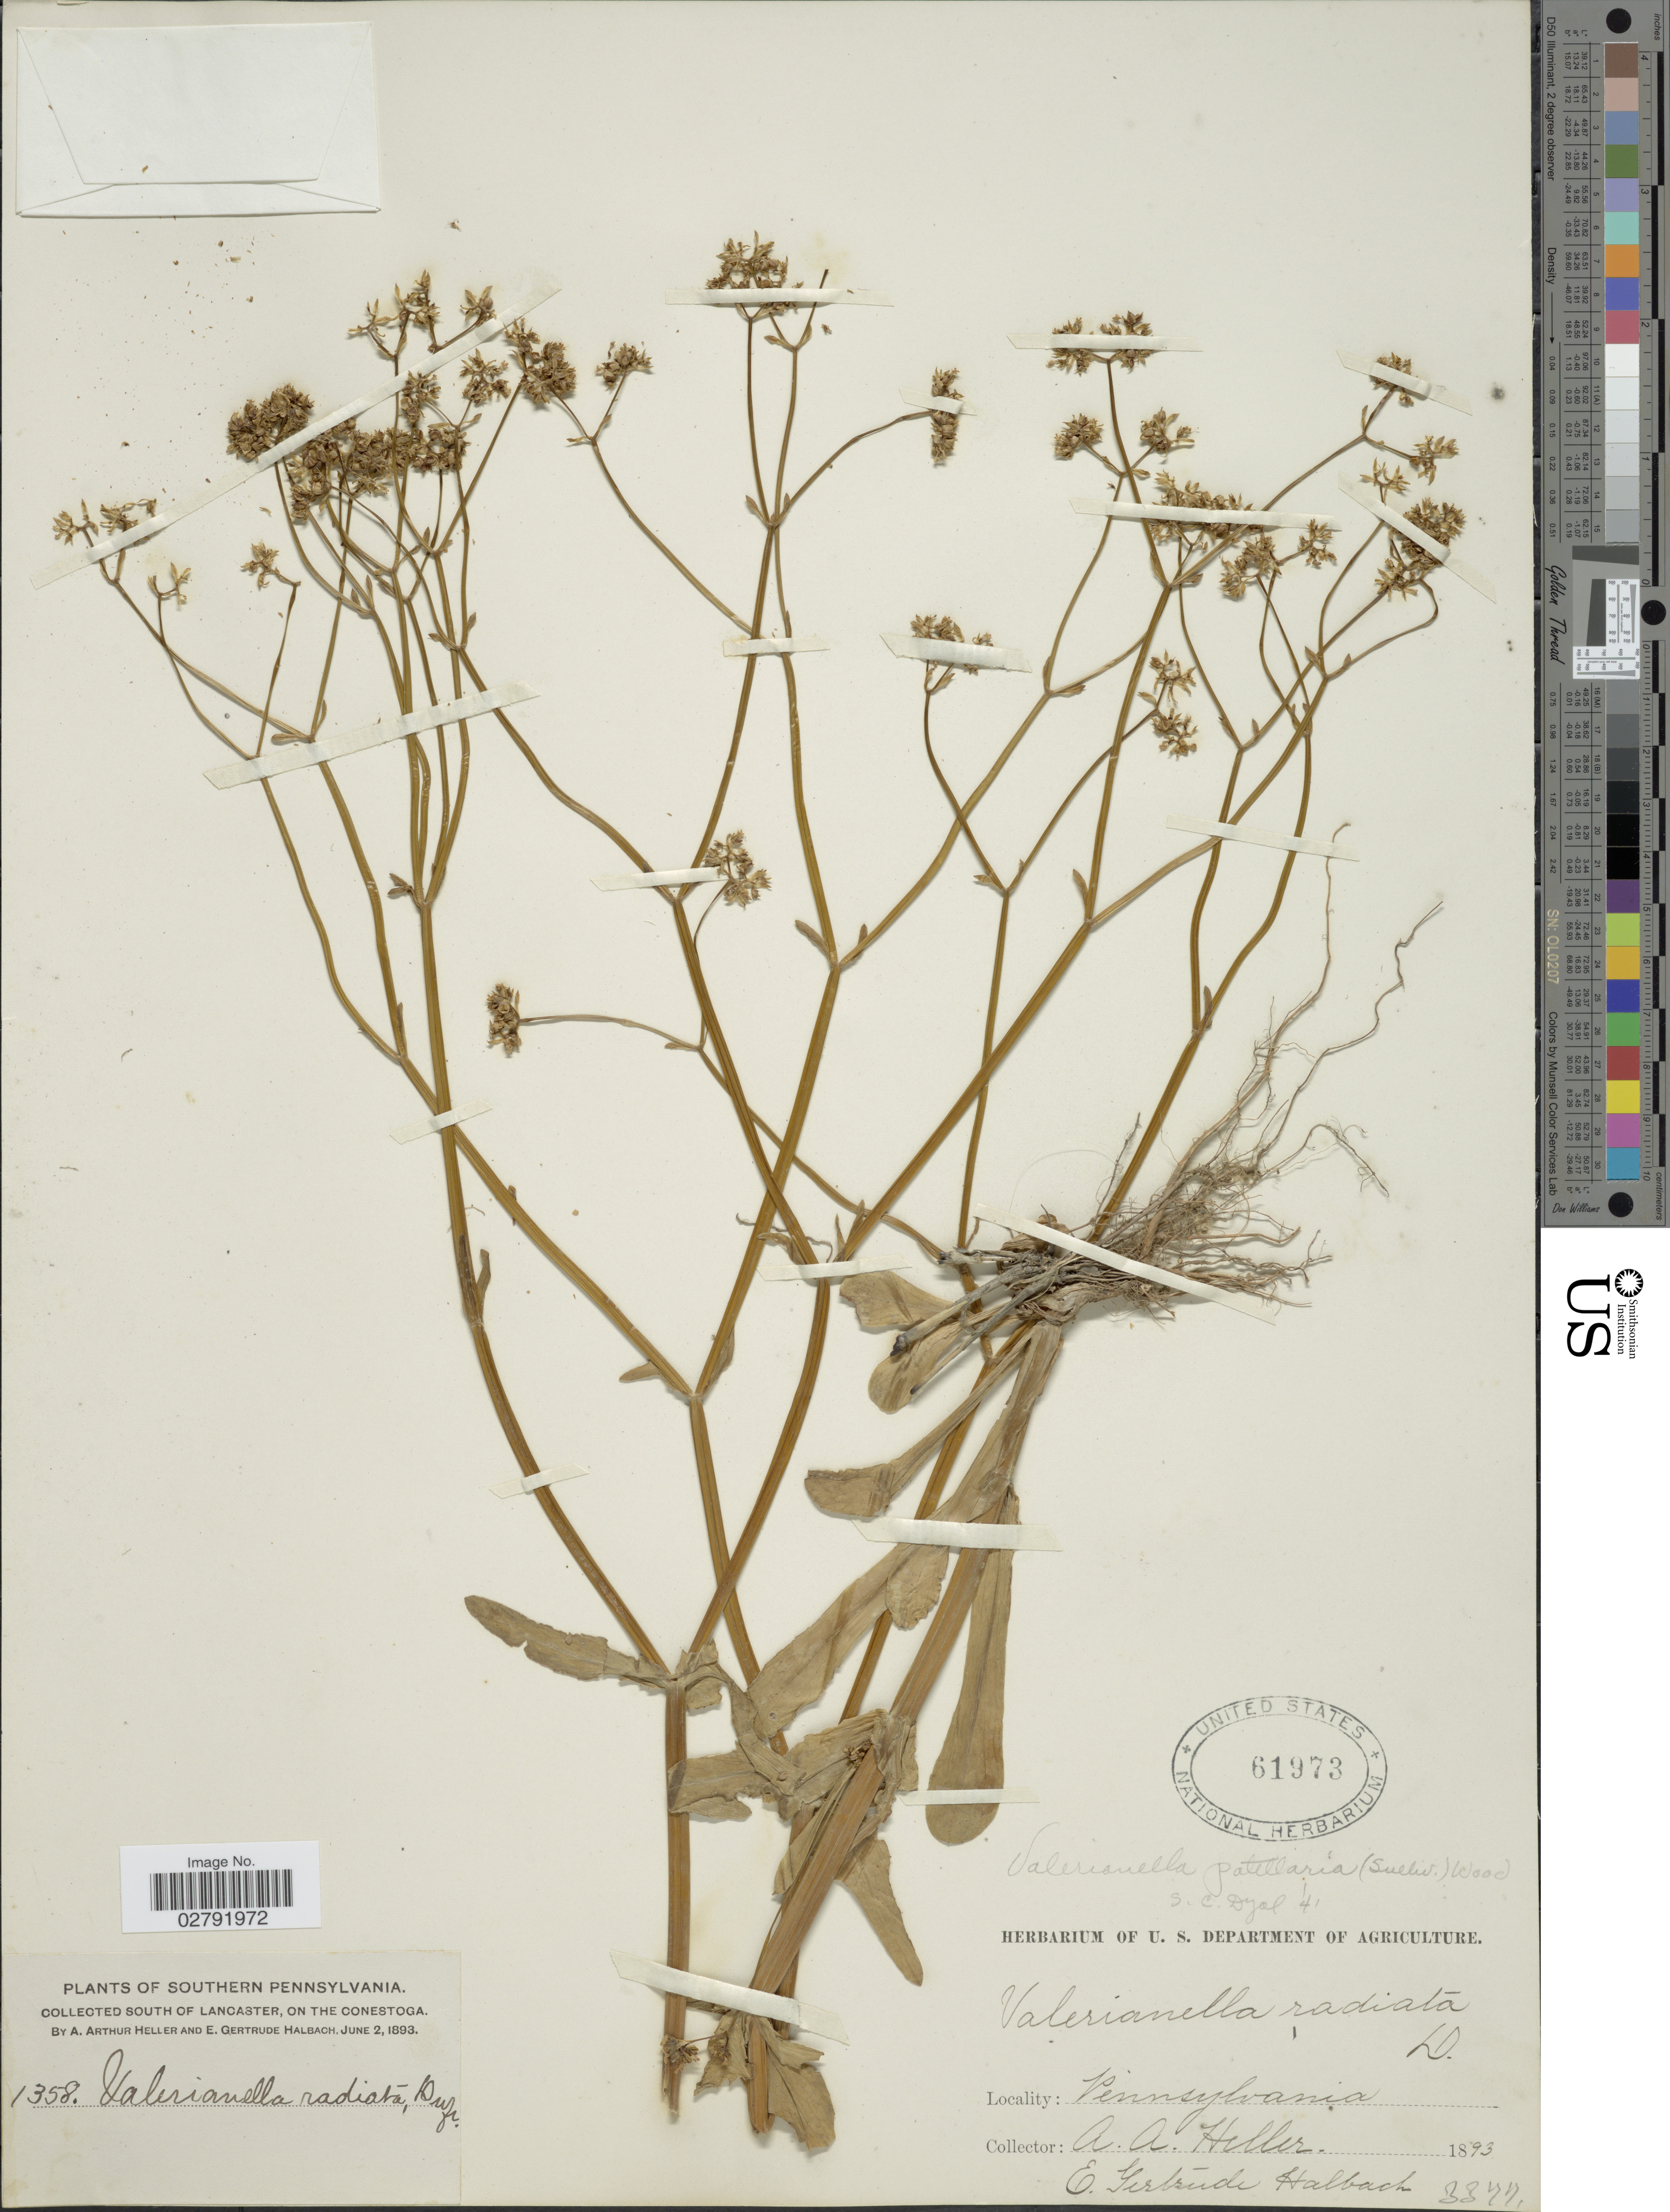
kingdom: Plantae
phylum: Tracheophyta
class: Magnoliopsida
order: Dipsacales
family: Caprifoliaceae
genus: Valerianella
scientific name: Valerianella patellaria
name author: (Sull. ex A. Gray) Alph. Wood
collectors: A. A. Heller & G. Hallbach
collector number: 1358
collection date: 1893-06-02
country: United States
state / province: Pennsylvania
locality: Southern Pennsylvania. South of Lancaster, on the Conestoga.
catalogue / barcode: US 61973